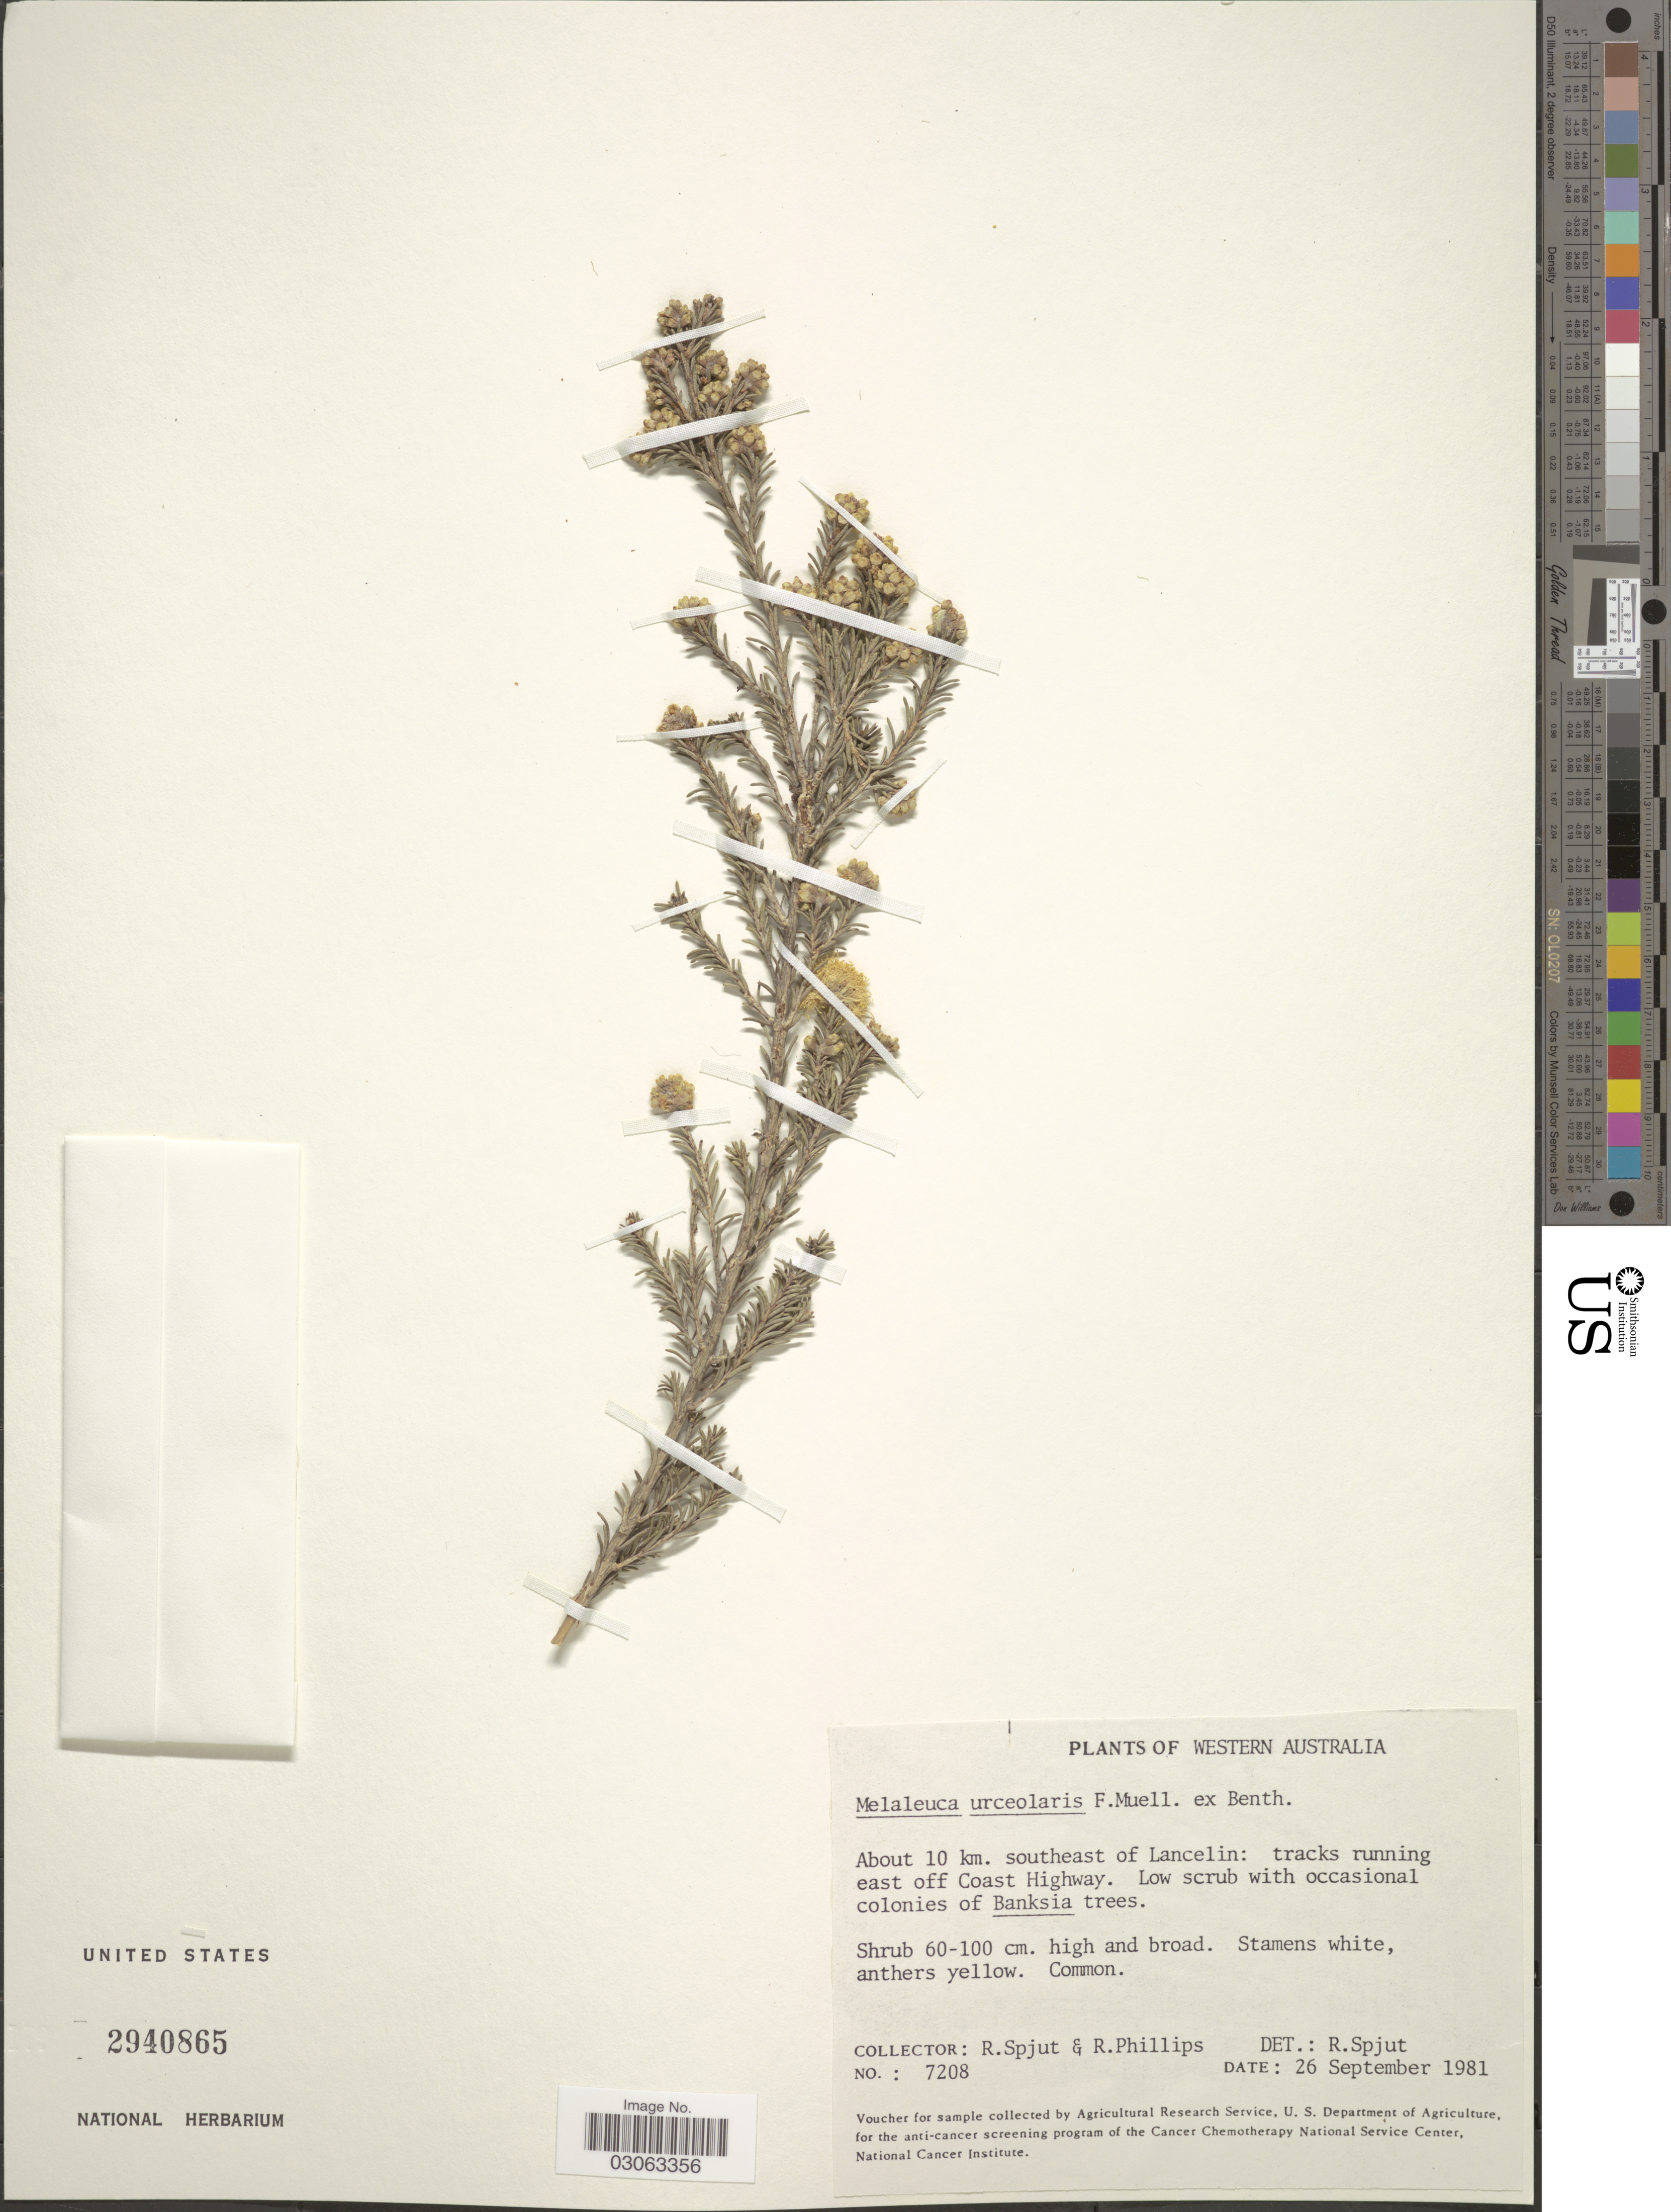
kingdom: Plantae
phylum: Tracheophyta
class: Magnoliopsida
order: Myrtales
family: Myrtaceae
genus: Melaleuca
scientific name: Melaleuca urceolaris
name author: F. Muell. ex Benth.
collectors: R. Spjut & R. Phillips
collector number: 7208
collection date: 1981-09-26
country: Australia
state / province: Western Australia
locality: About 10 km. southeast of Lancelin: tracks running east off Coast Highway.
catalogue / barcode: US 2940865